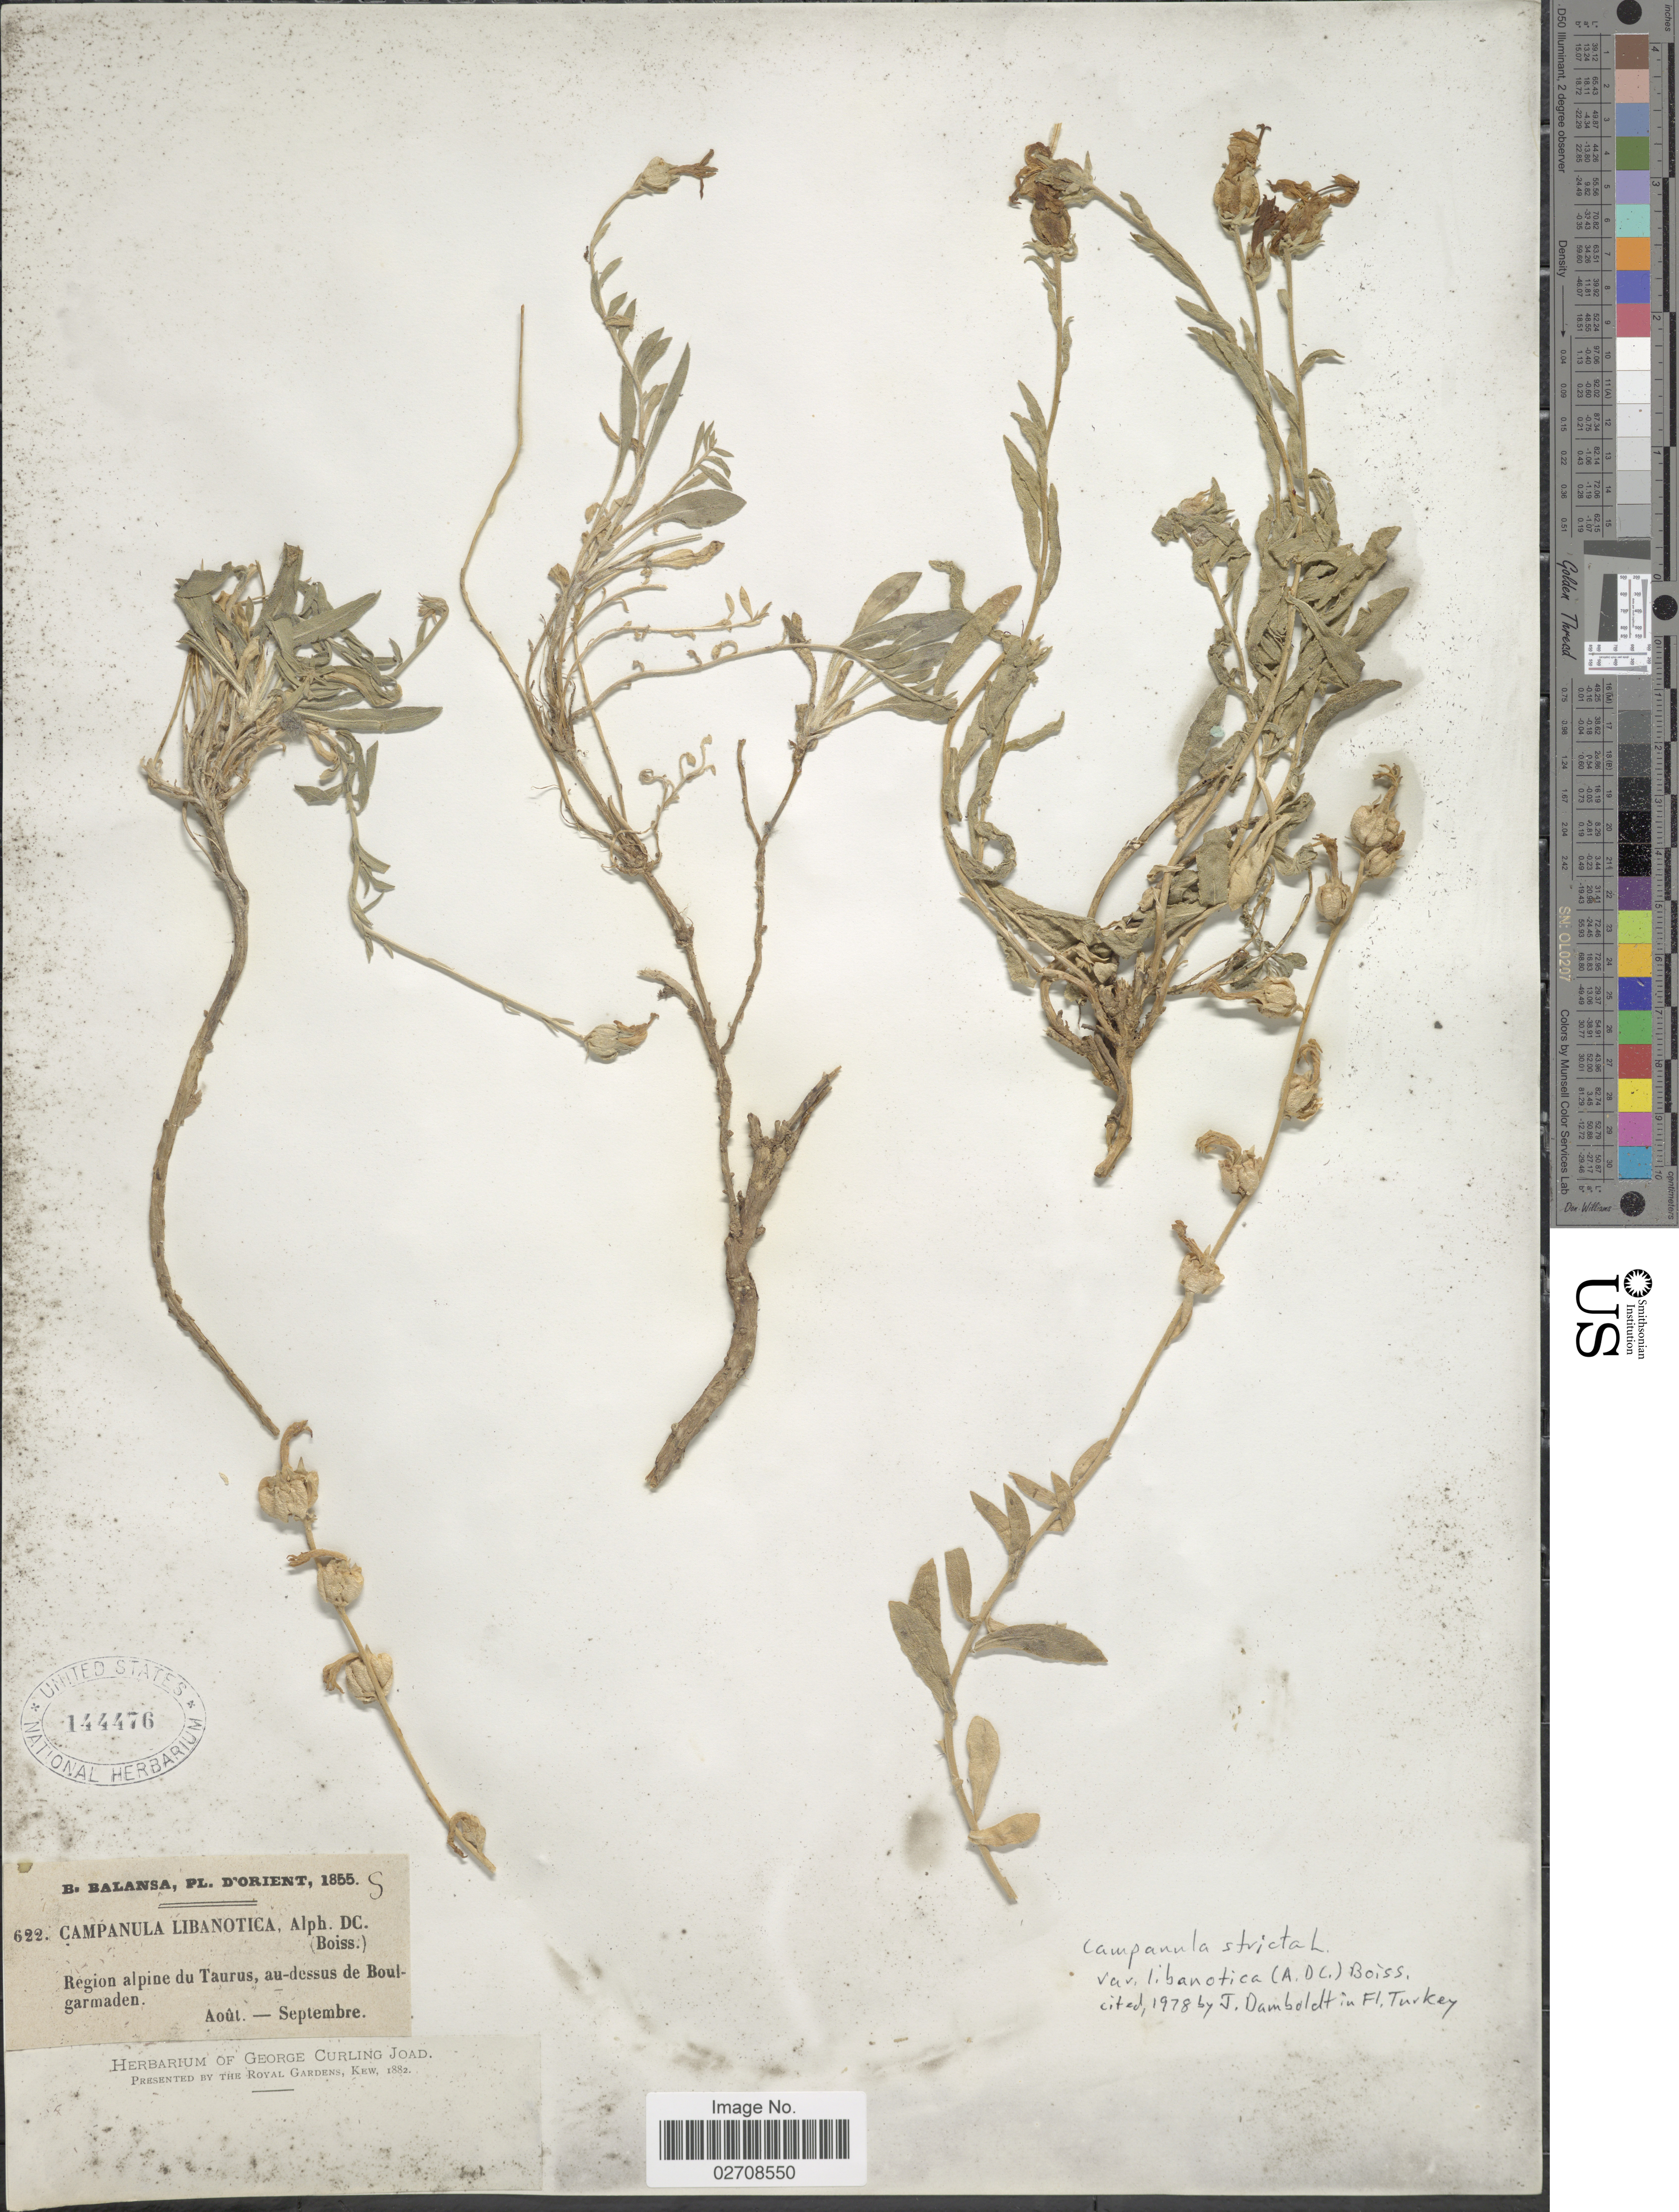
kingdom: Plantae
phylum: Tracheophyta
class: Magnoliopsida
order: Asterales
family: Campanulaceae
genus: Campanula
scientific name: Campanula stricta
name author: L.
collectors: B. Balansa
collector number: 622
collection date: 1855-08/1855-09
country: Turkey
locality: Pl. D' Oriente, Region lpine du Taurus, au-dessus de Boulgarmaden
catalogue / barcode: US 144476